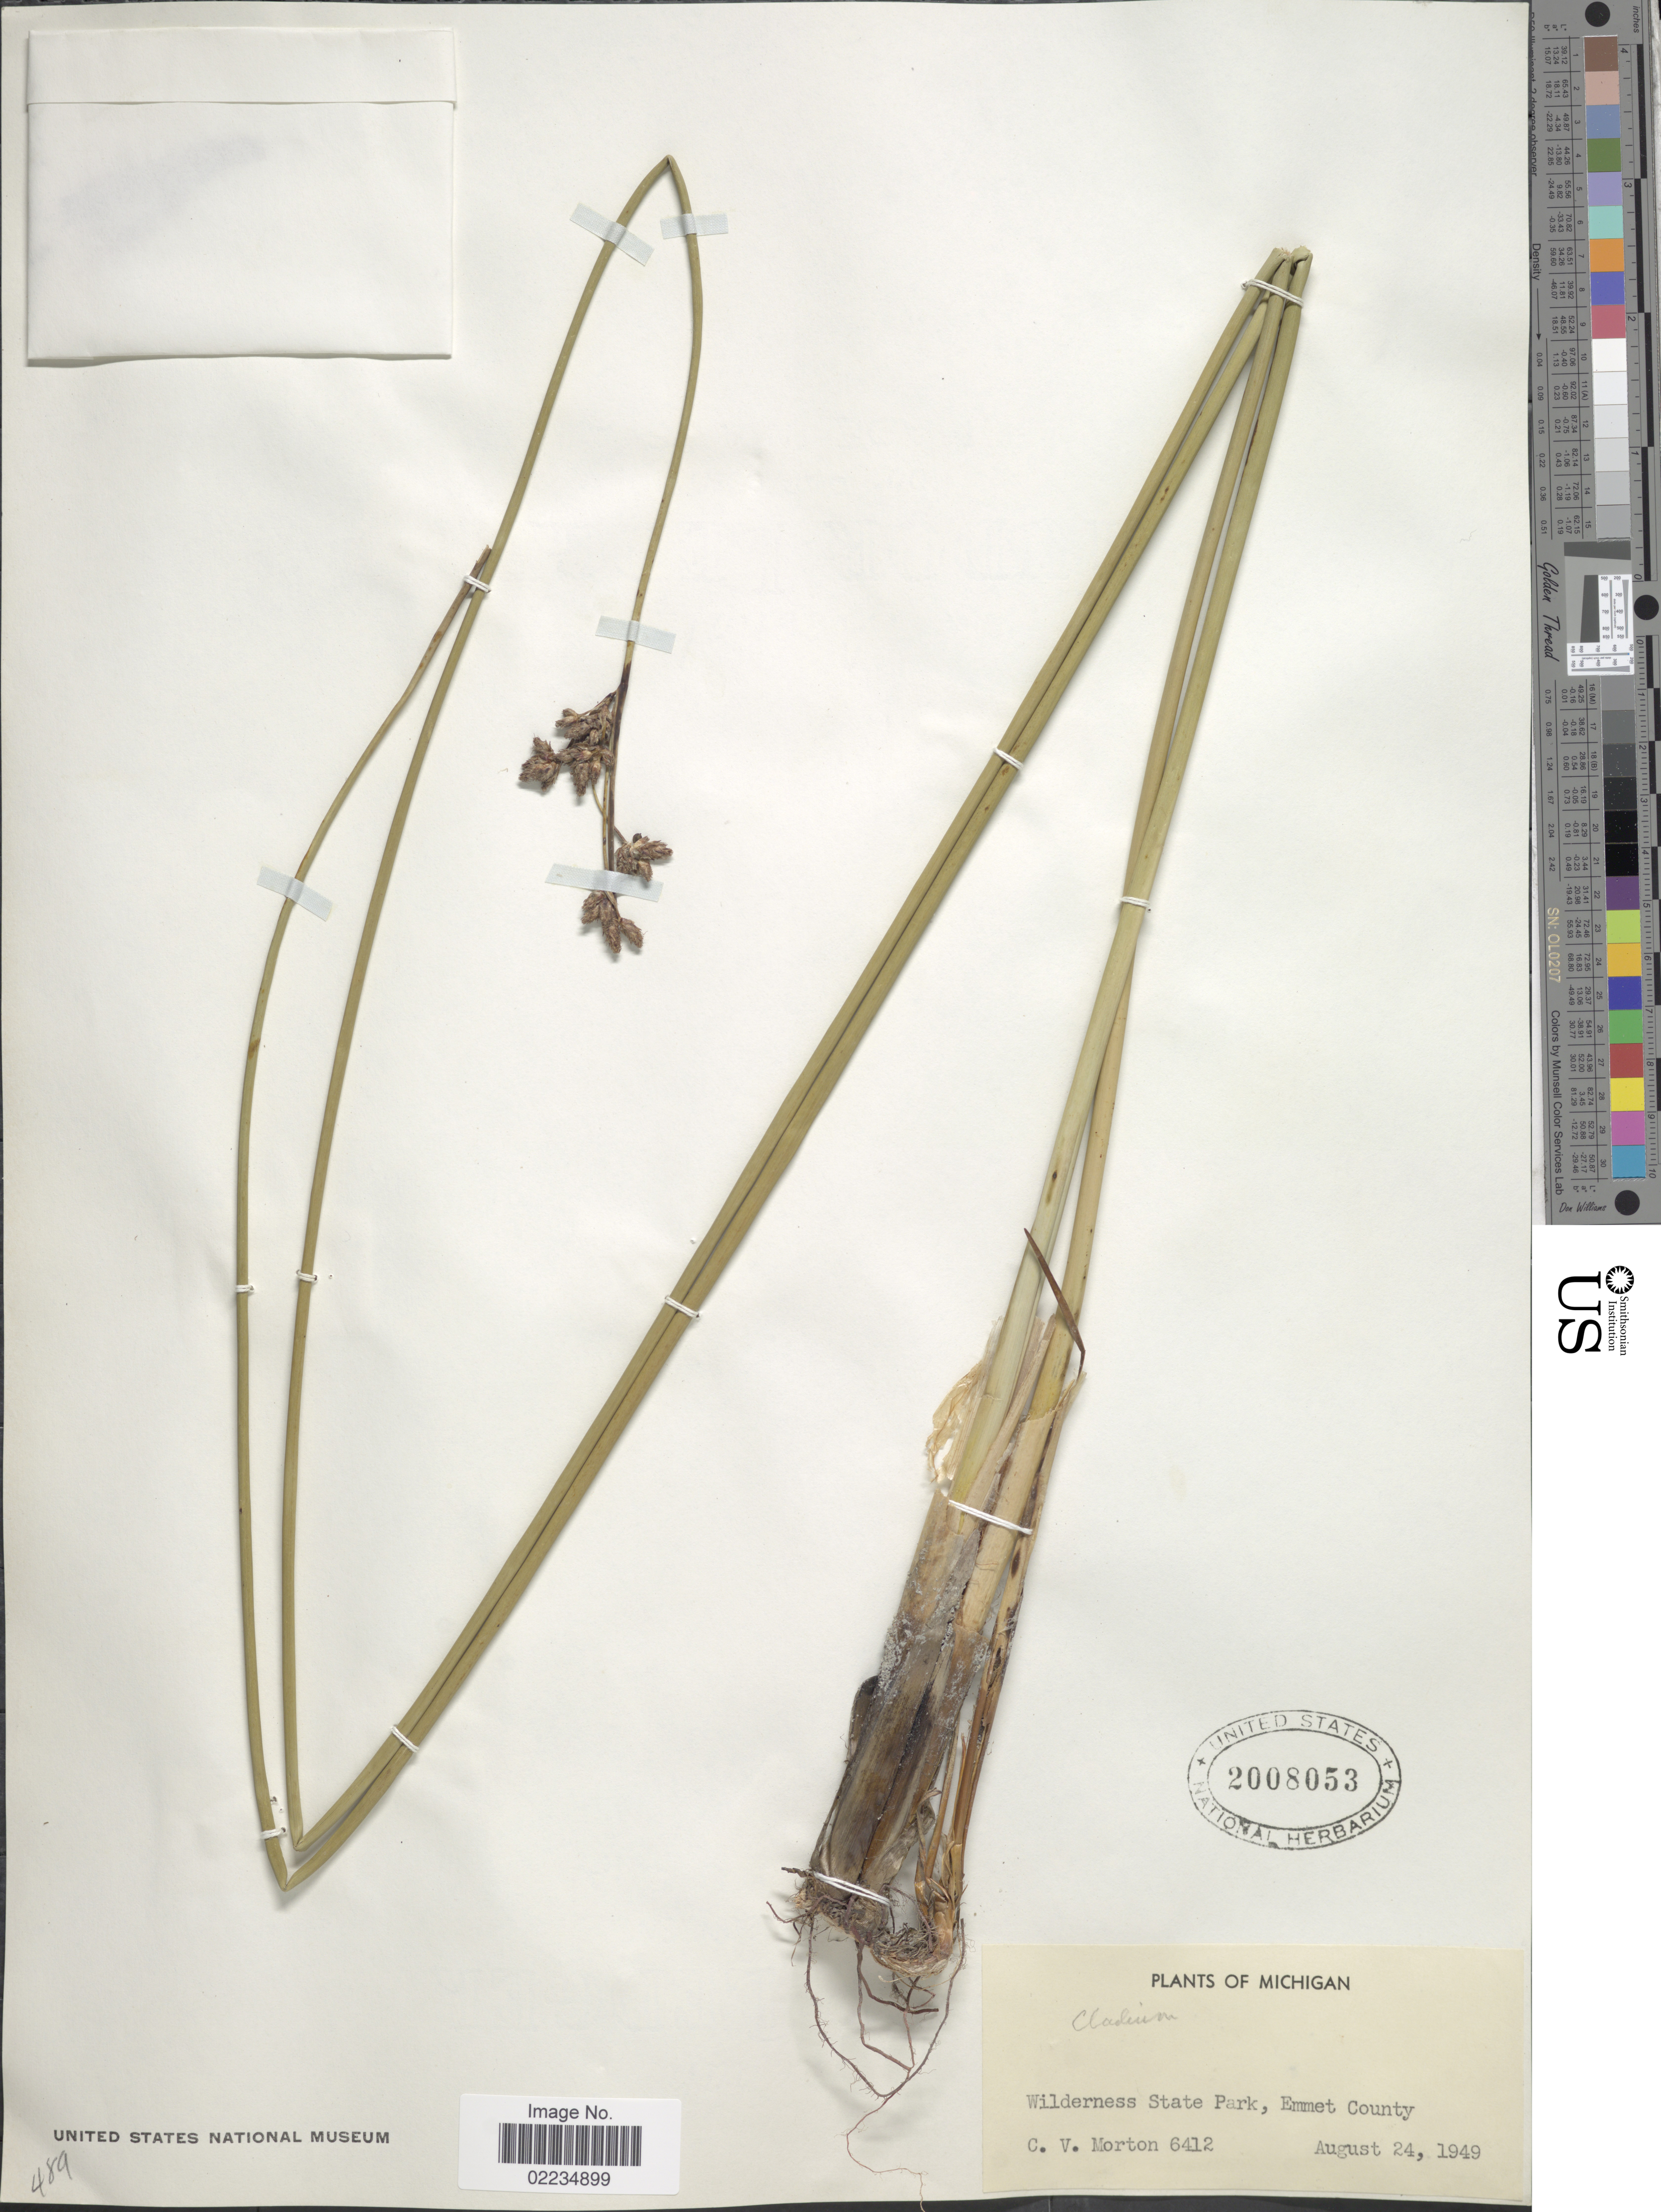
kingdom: Plantae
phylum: Tracheophyta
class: Liliopsida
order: Poales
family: Cyperaceae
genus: Schoenoplectus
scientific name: Schoenoplectus acutus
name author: (Muhl. ex Bigelow) Á. Löve & D. Löve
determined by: Strong, Mark T., (BOT), Smithsonian Institution - National Museum of Natural History (UNITED STATES)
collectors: C. V. Morton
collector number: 6412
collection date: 1949-08-24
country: United States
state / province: Michigan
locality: Wilderness State Park, Emmet County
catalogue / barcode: US 2008053